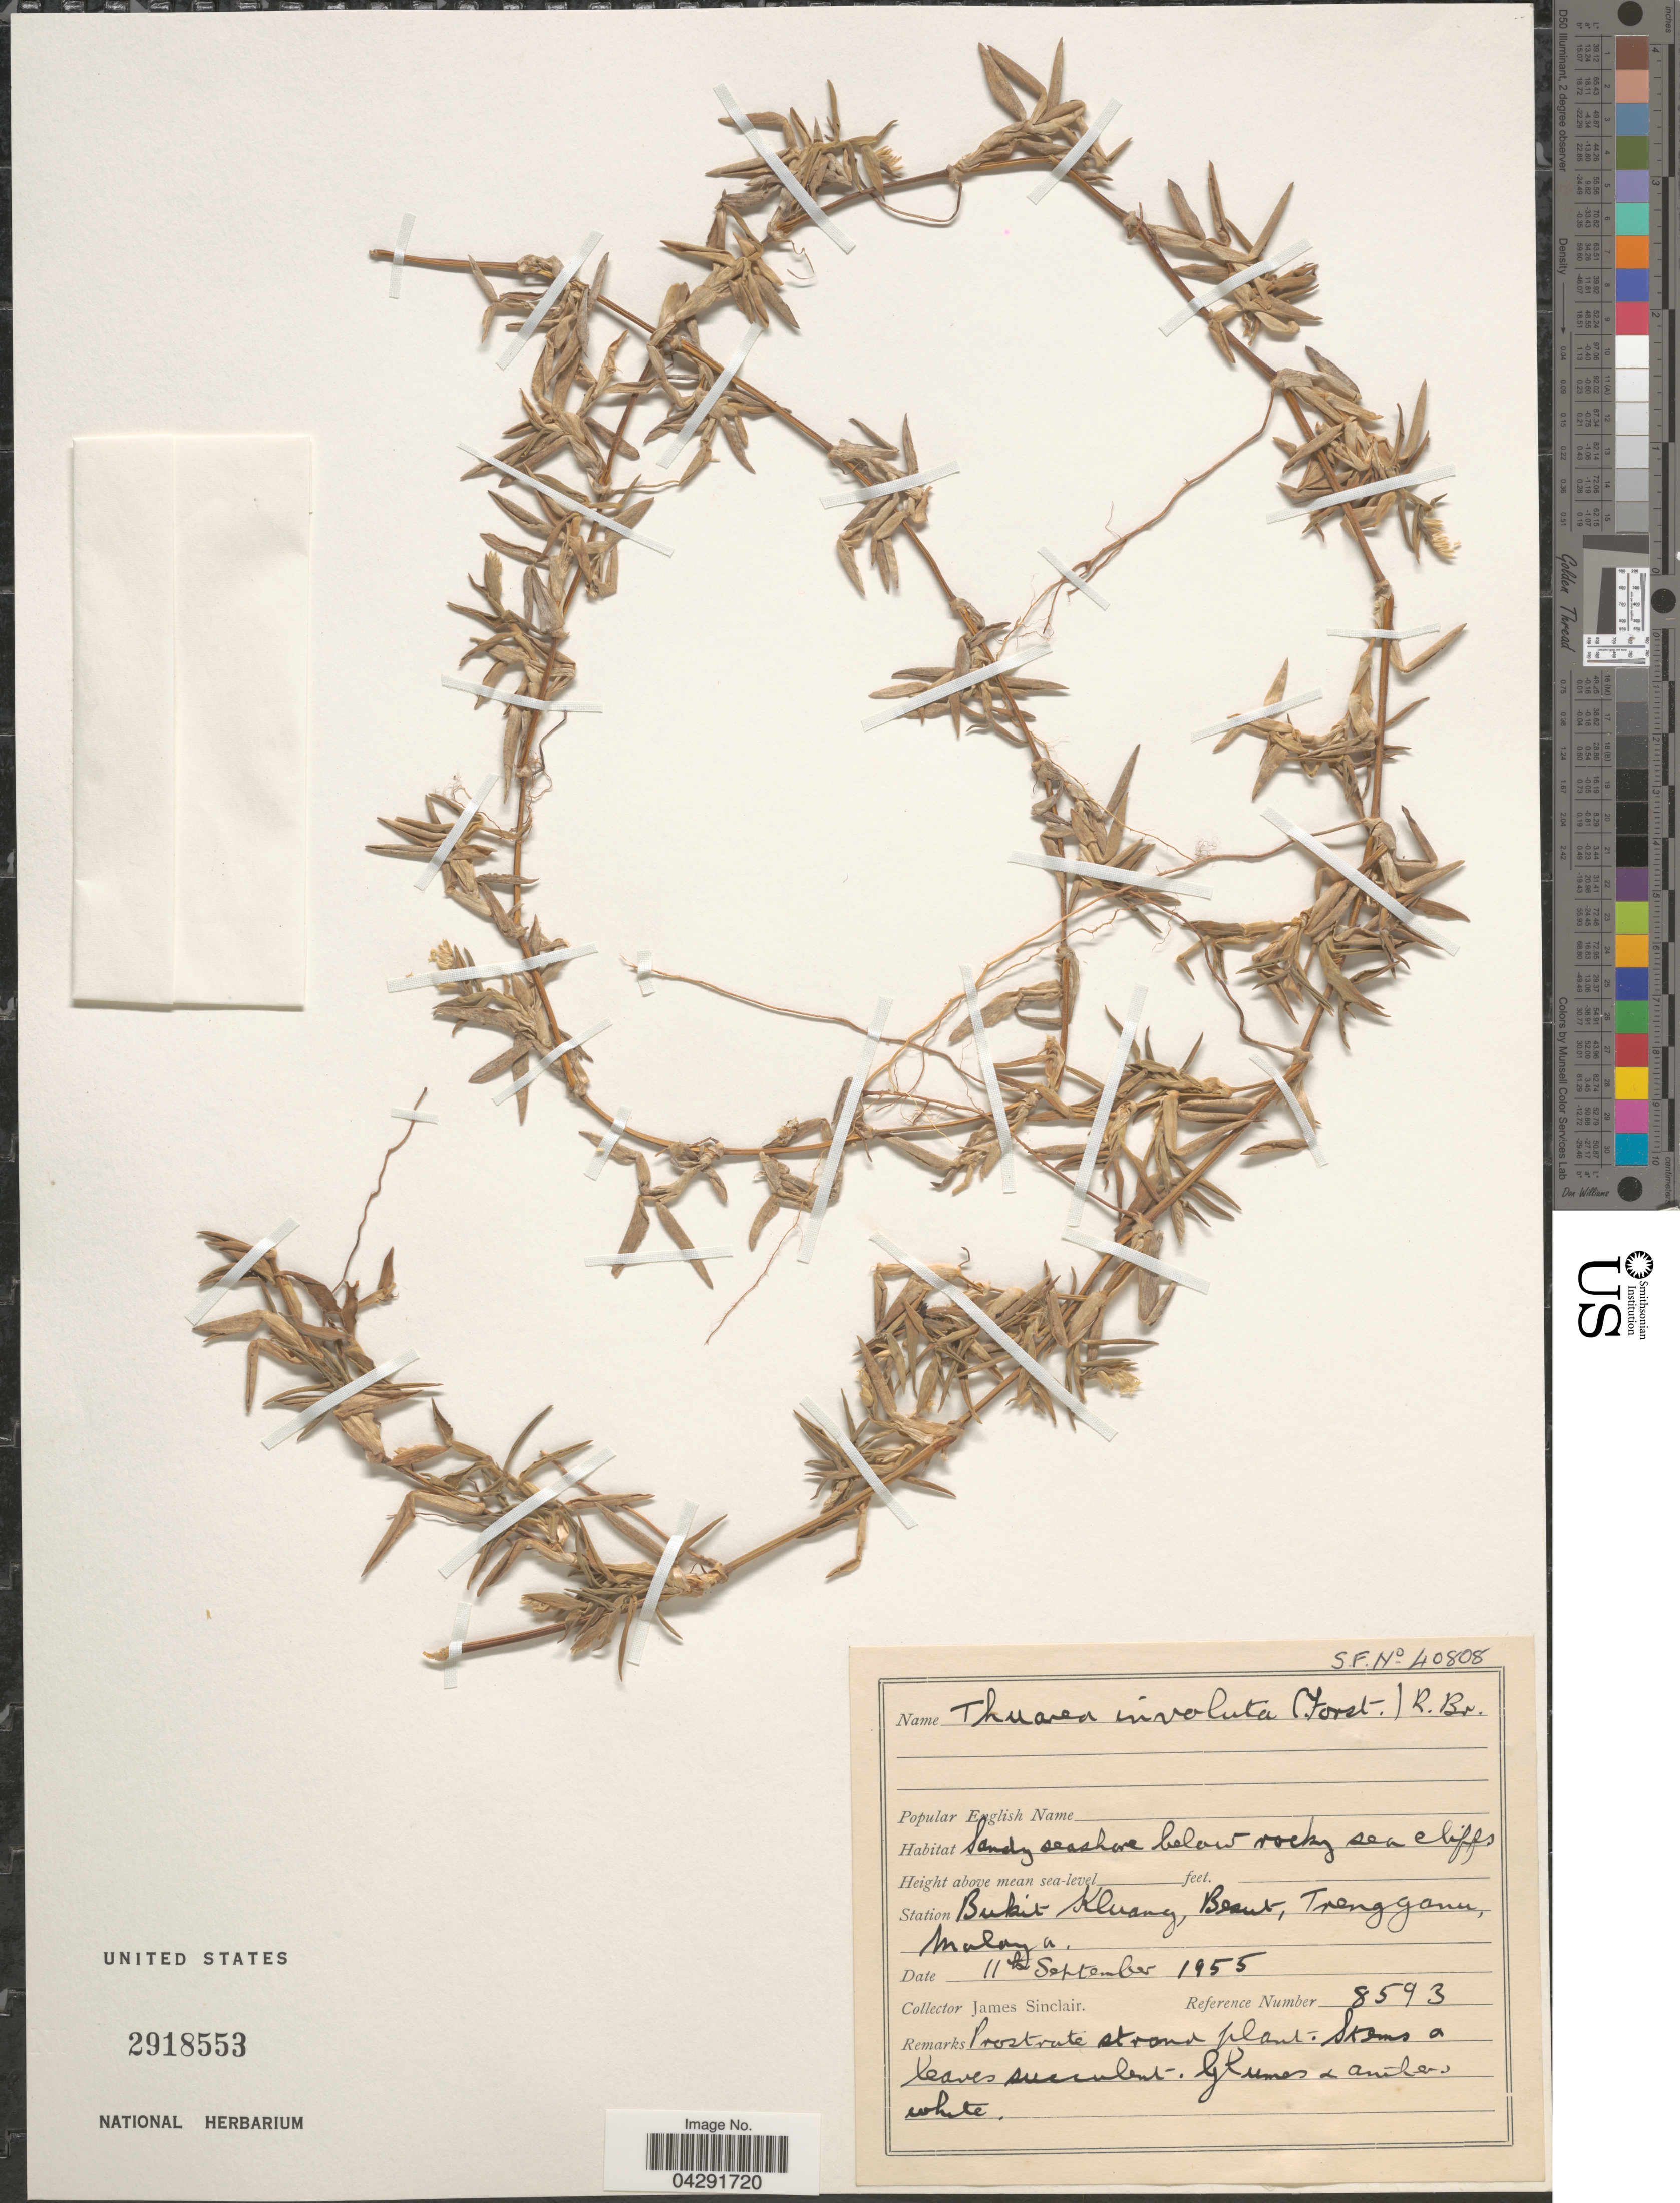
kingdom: Plantae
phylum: Tracheophyta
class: Liliopsida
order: Poales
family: Poaceae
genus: Thuarea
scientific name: Thuarea involuta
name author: (G. Forst.) R. Br. ex Sm.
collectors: J. Sinclair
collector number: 8593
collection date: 1955-09-11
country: Malaysia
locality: Sandy seashore below rocky sea cliffs. Station Bukit Kluang, Besut, Trengganu, Malaya.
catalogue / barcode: US 2918553